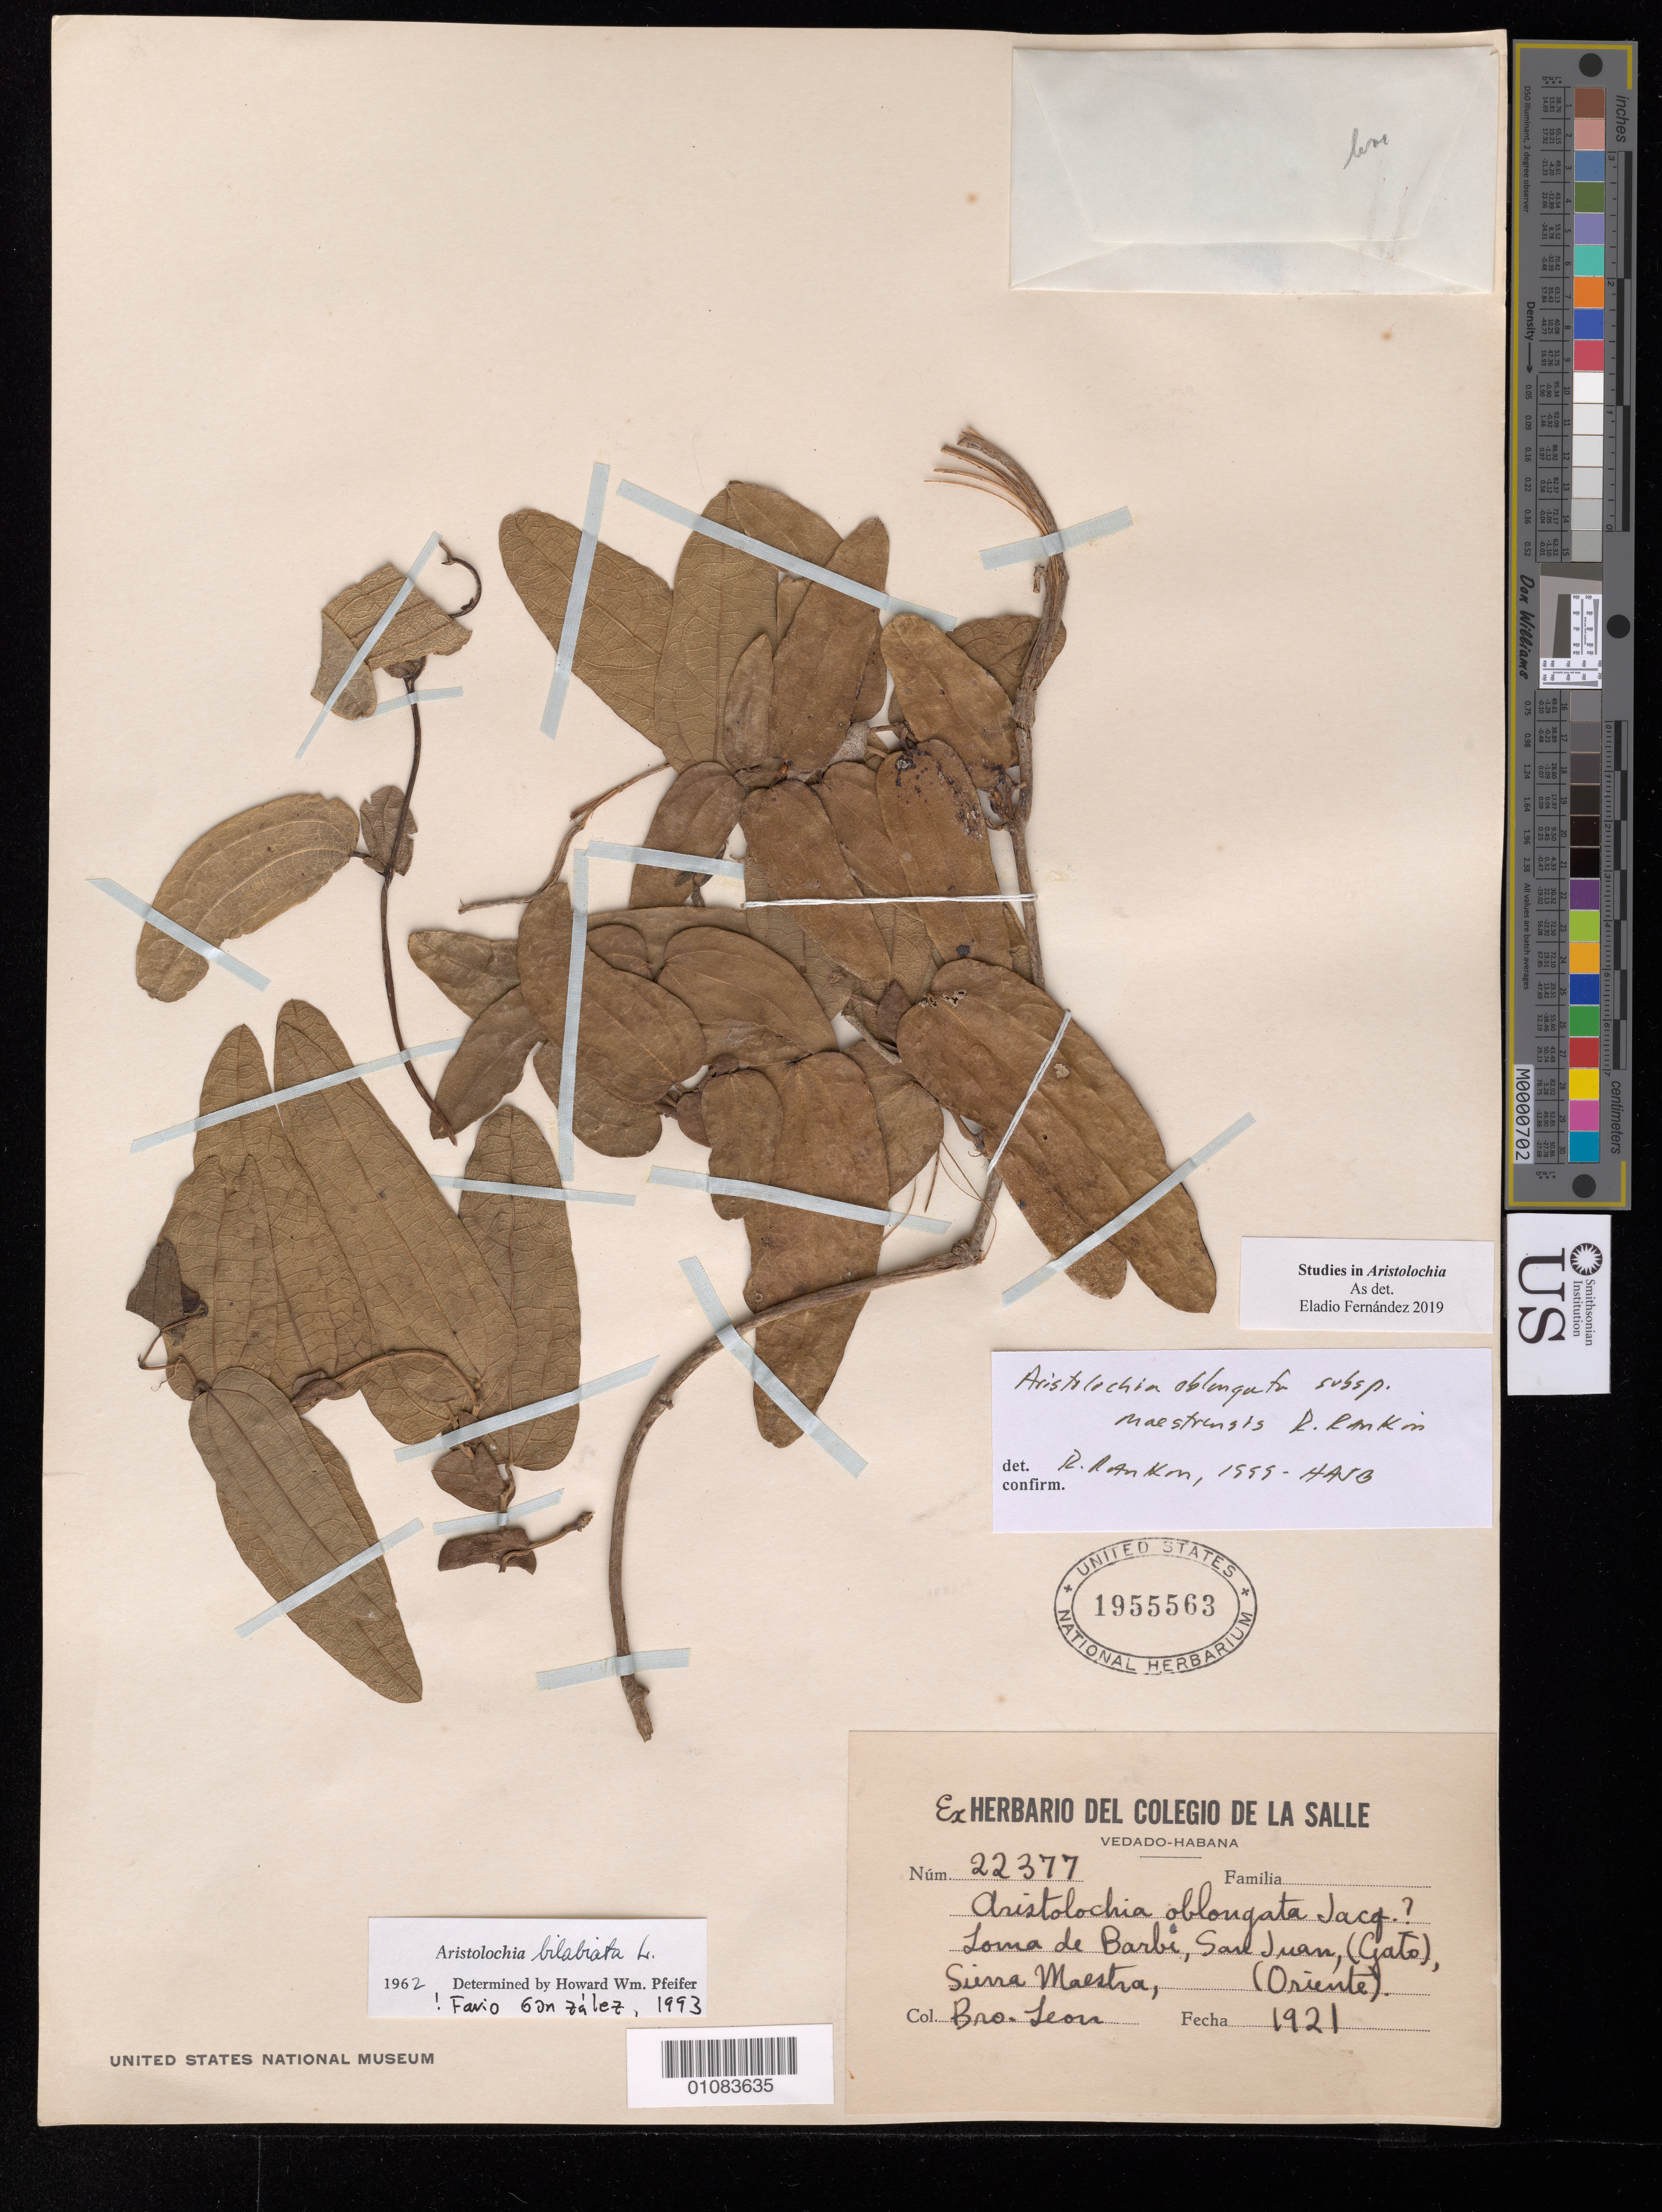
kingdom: Plantae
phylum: Tracheophyta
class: Magnoliopsida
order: Piperales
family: Aristolochiaceae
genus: Aristolochia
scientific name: Aristolochia oblongata subsp. maestrensis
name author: (R. Rankin) Acev.-Rodr.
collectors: Bro. León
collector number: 22377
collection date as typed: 1921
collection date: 1921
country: Cuba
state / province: Santiago de Cuba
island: Cuba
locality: Oriente, Sierra Maestra, San Juan (Gato), Loma de Barbi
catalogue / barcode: US 1955563